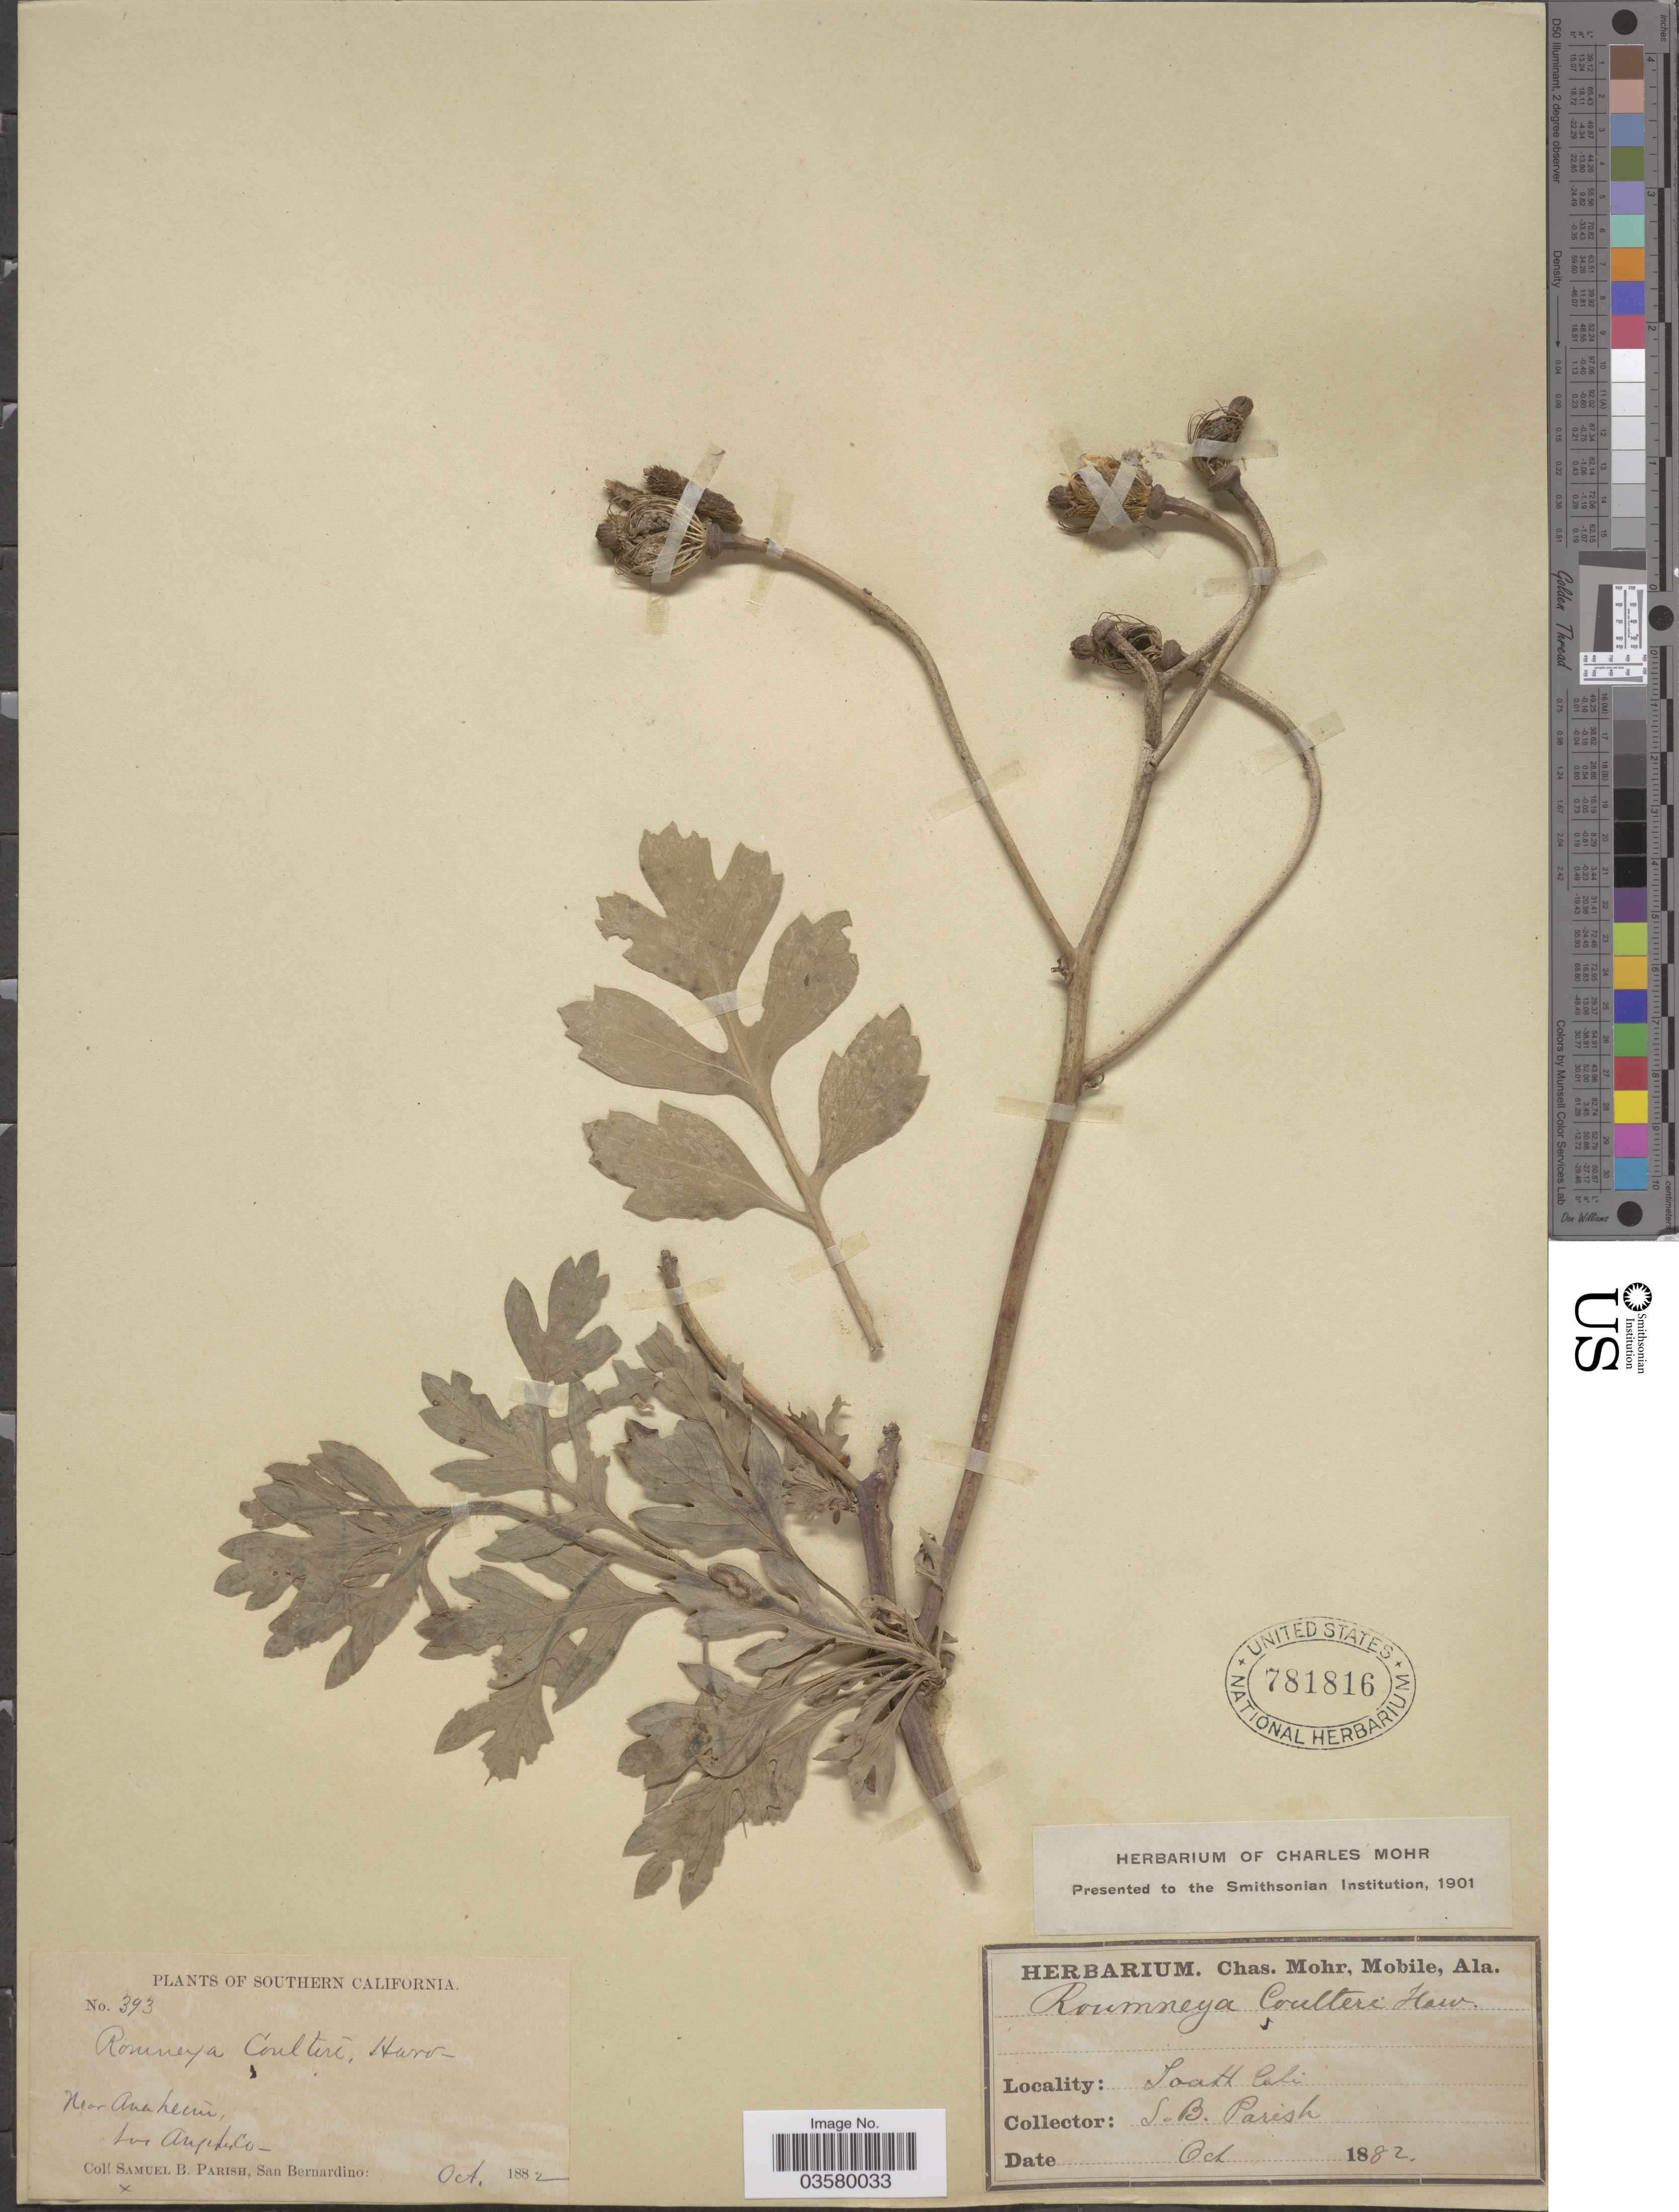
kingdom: Plantae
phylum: Tracheophyta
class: Magnoliopsida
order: Ranunculales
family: Papaveraceae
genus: Romneya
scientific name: Romneya coulteri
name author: Harv.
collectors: S. B. Parish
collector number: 393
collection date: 1882-10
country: United States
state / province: California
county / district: Los Angeles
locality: Southern California. Near Anaheim, Los Angeles Co.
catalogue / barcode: US 781816